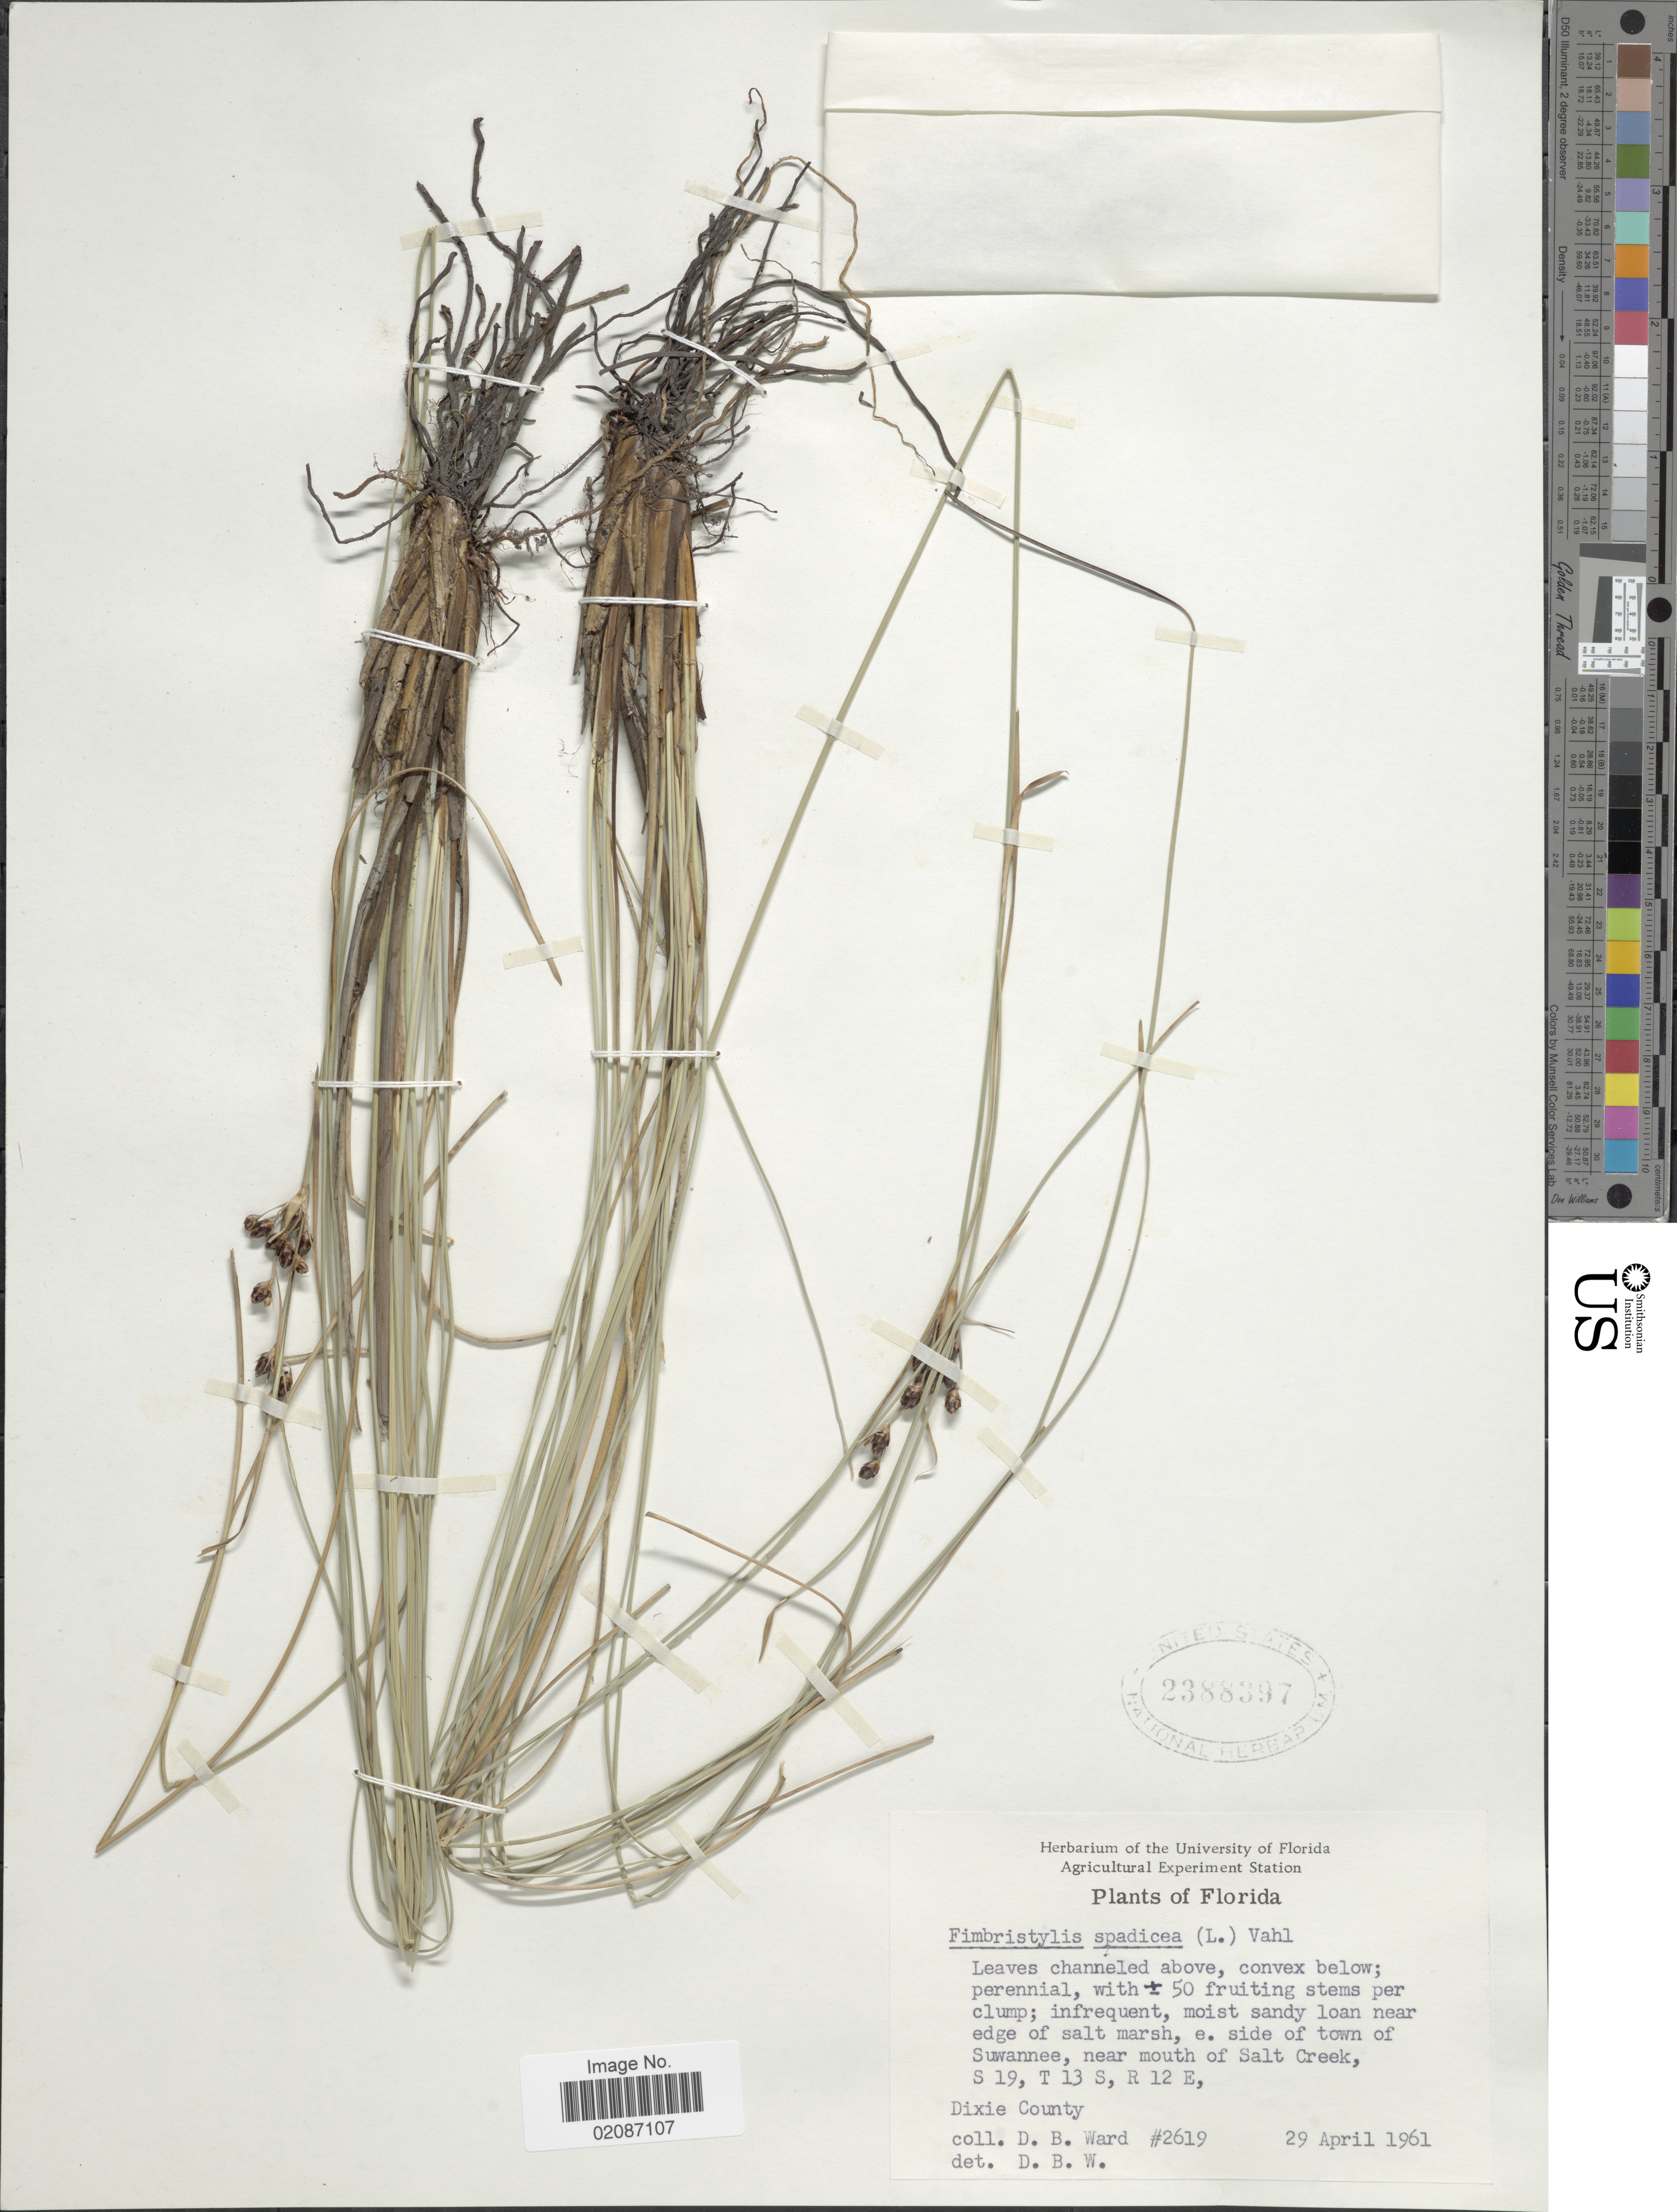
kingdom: Plantae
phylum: Tracheophyta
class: Liliopsida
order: Poales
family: Cyperaceae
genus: Fimbristylis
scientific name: Fimbristylis castanea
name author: (Michx.) Vahl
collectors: D. B. Ward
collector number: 2619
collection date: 1961-04-29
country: United States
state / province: Florida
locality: E. side of town of Suwannee, near mouth of Salt Creek, S19, T13S, R12E, Dixie County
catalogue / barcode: US 2388397